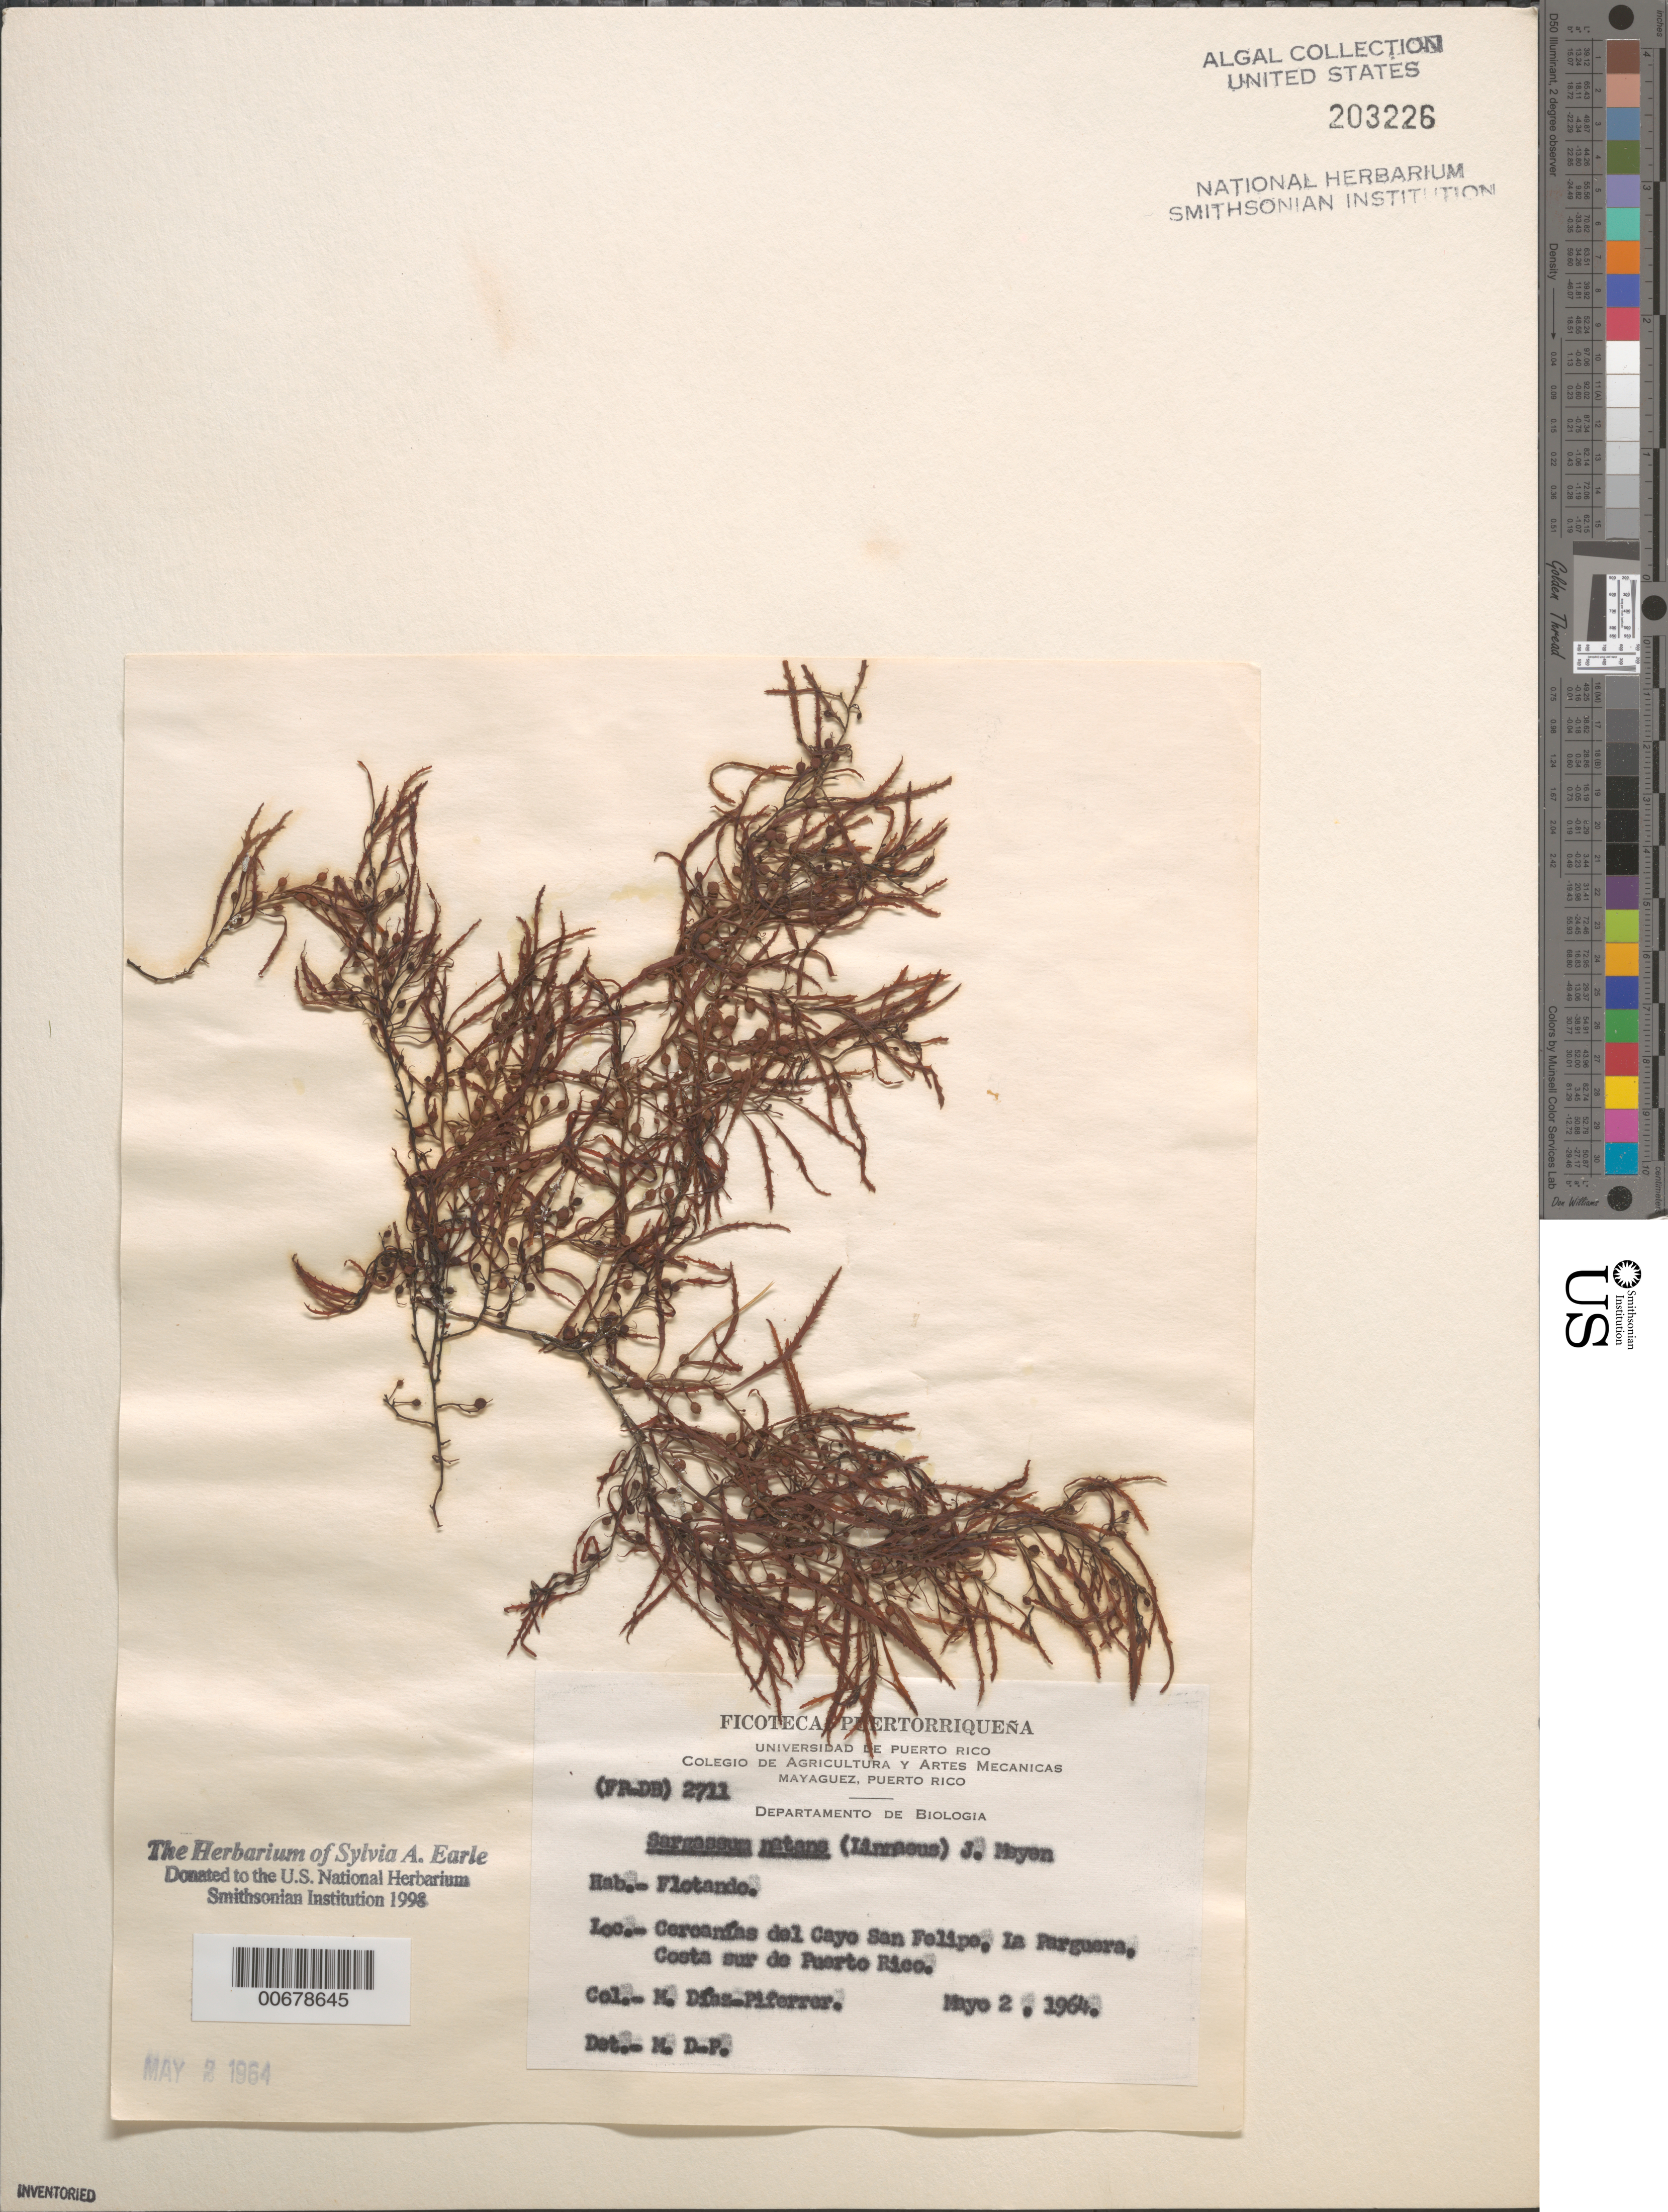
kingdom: Chromista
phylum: Ochrophyta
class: Phaeophyceae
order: Fucales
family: Sargassaceae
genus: Sargassum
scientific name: Sargassum natans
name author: (L.) Gaillon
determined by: Diaz-Piferrer, M.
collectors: M. Diaz-Piferrer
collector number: (FP-DB) 2711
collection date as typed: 02 May 1964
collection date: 1964-05-02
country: Puerto Rico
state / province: Lajas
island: Cayo San Felipe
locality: La Parguera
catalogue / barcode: US 203226